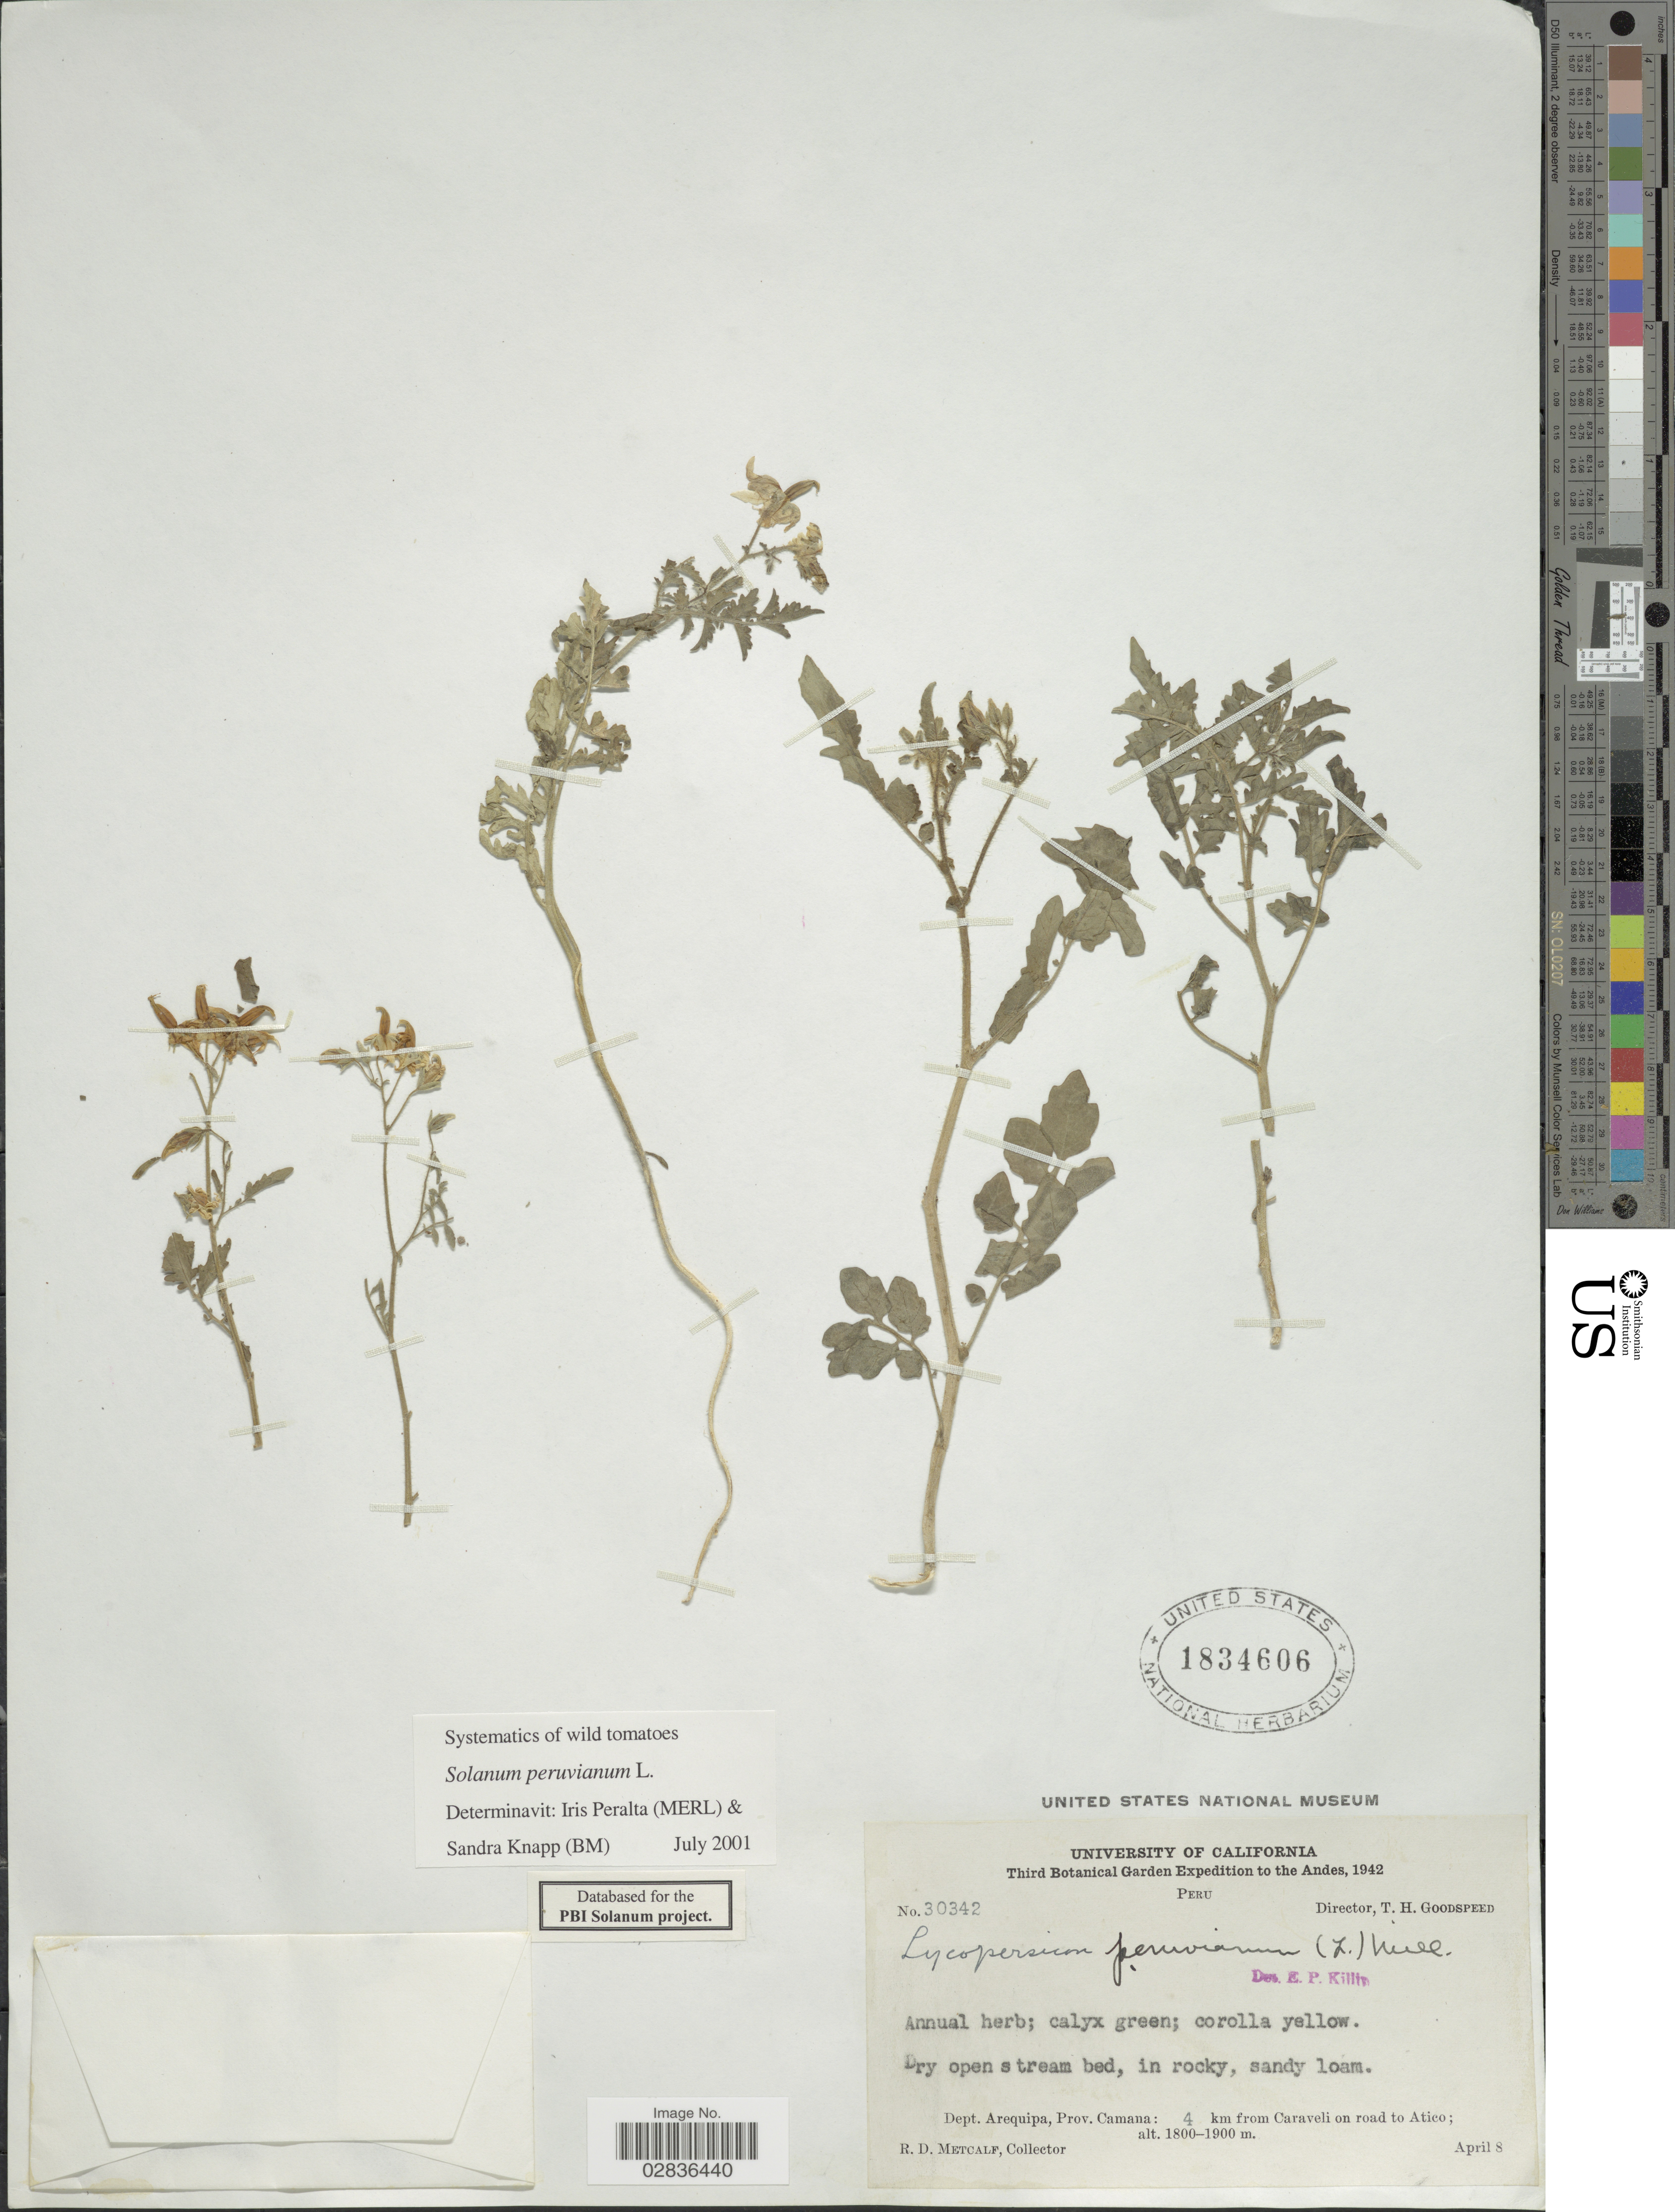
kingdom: Plantae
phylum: Tracheophyta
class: Magnoliopsida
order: Solanales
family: Solanaceae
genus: Solanum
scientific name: Solanum peruvianum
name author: L.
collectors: R. D. Metcalf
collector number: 30342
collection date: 1942-04-08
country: Peru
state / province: Arequipa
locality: Andes. Dept. Arequipa, Prov. Camana: 4 km from Caraveli on road to Atico.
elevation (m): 1800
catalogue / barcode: US 1834606